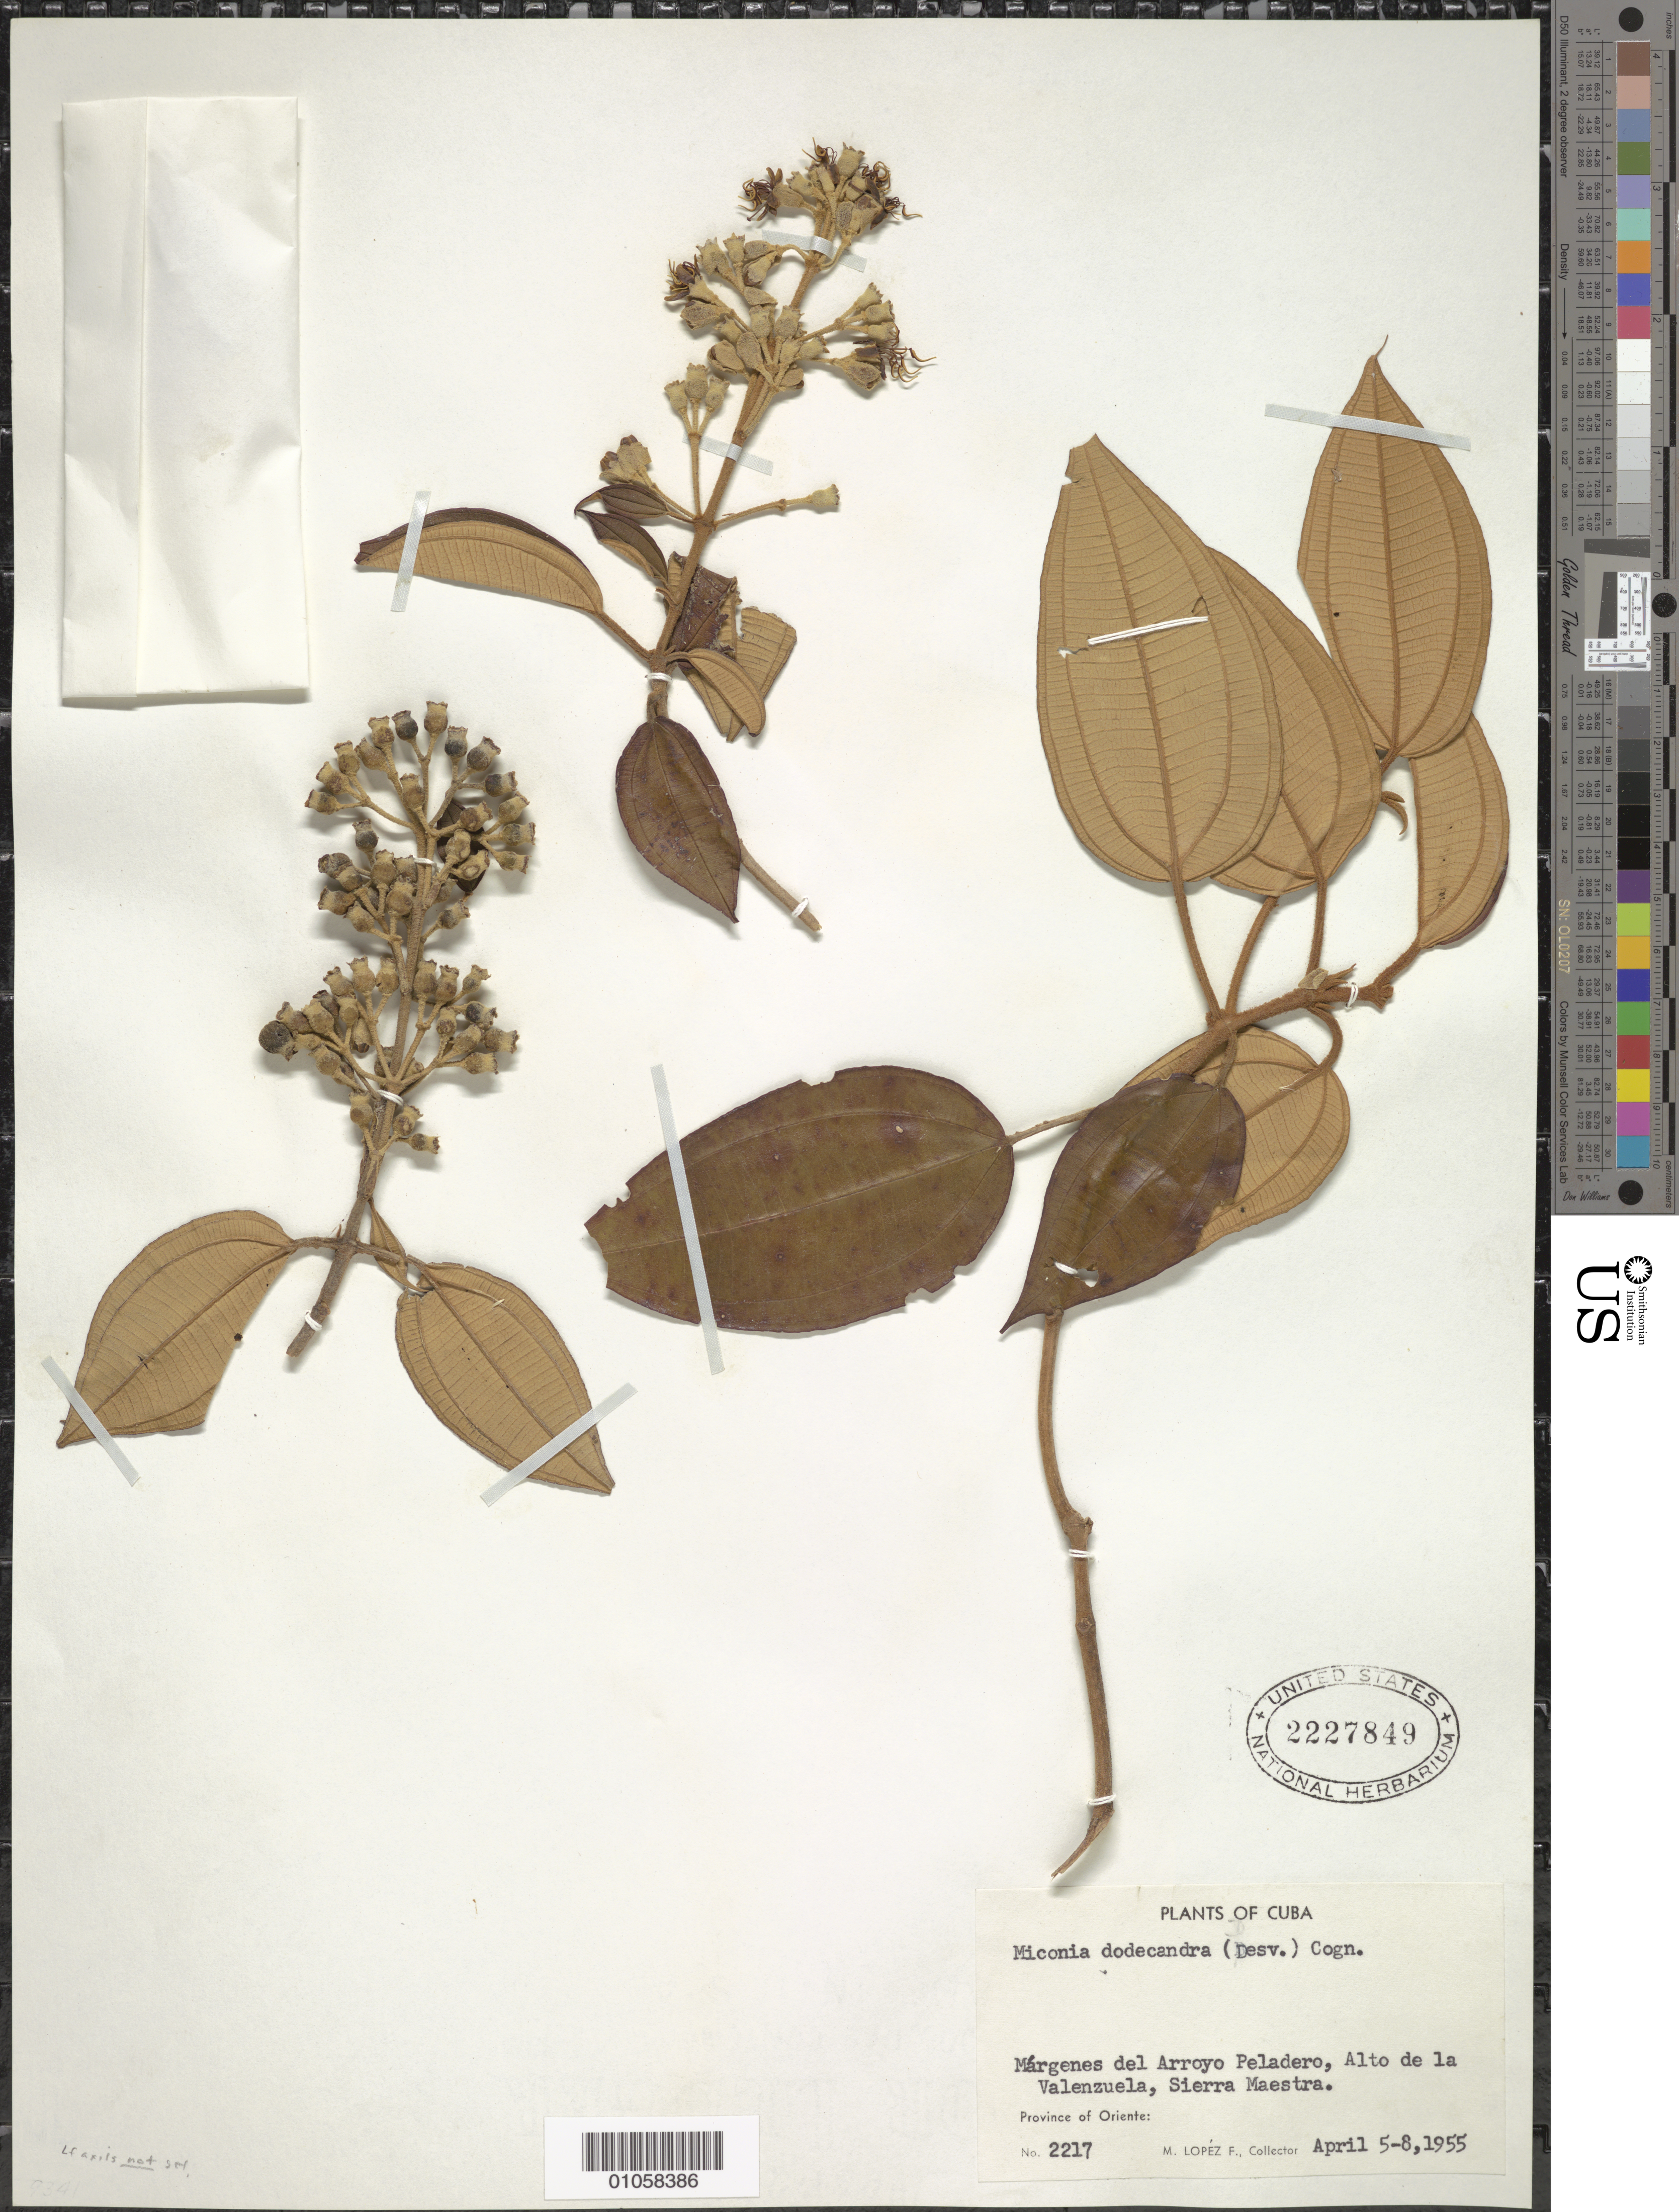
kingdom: Plantae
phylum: Tracheophyta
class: Magnoliopsida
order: Myrtales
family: Melastomataceae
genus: Miconia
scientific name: Miconia dodecandra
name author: Cogn.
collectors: M. López Figueiras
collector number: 2217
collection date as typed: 05 Apr 1955 to 08 Apr 1955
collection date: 1955-04-05/1955-04-08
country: Cuba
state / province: Oriente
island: Cuba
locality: Sierra Maestra, alto de la Valenzuela, Arroyo Peladero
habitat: Márgenes del arroyo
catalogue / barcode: US 2227849